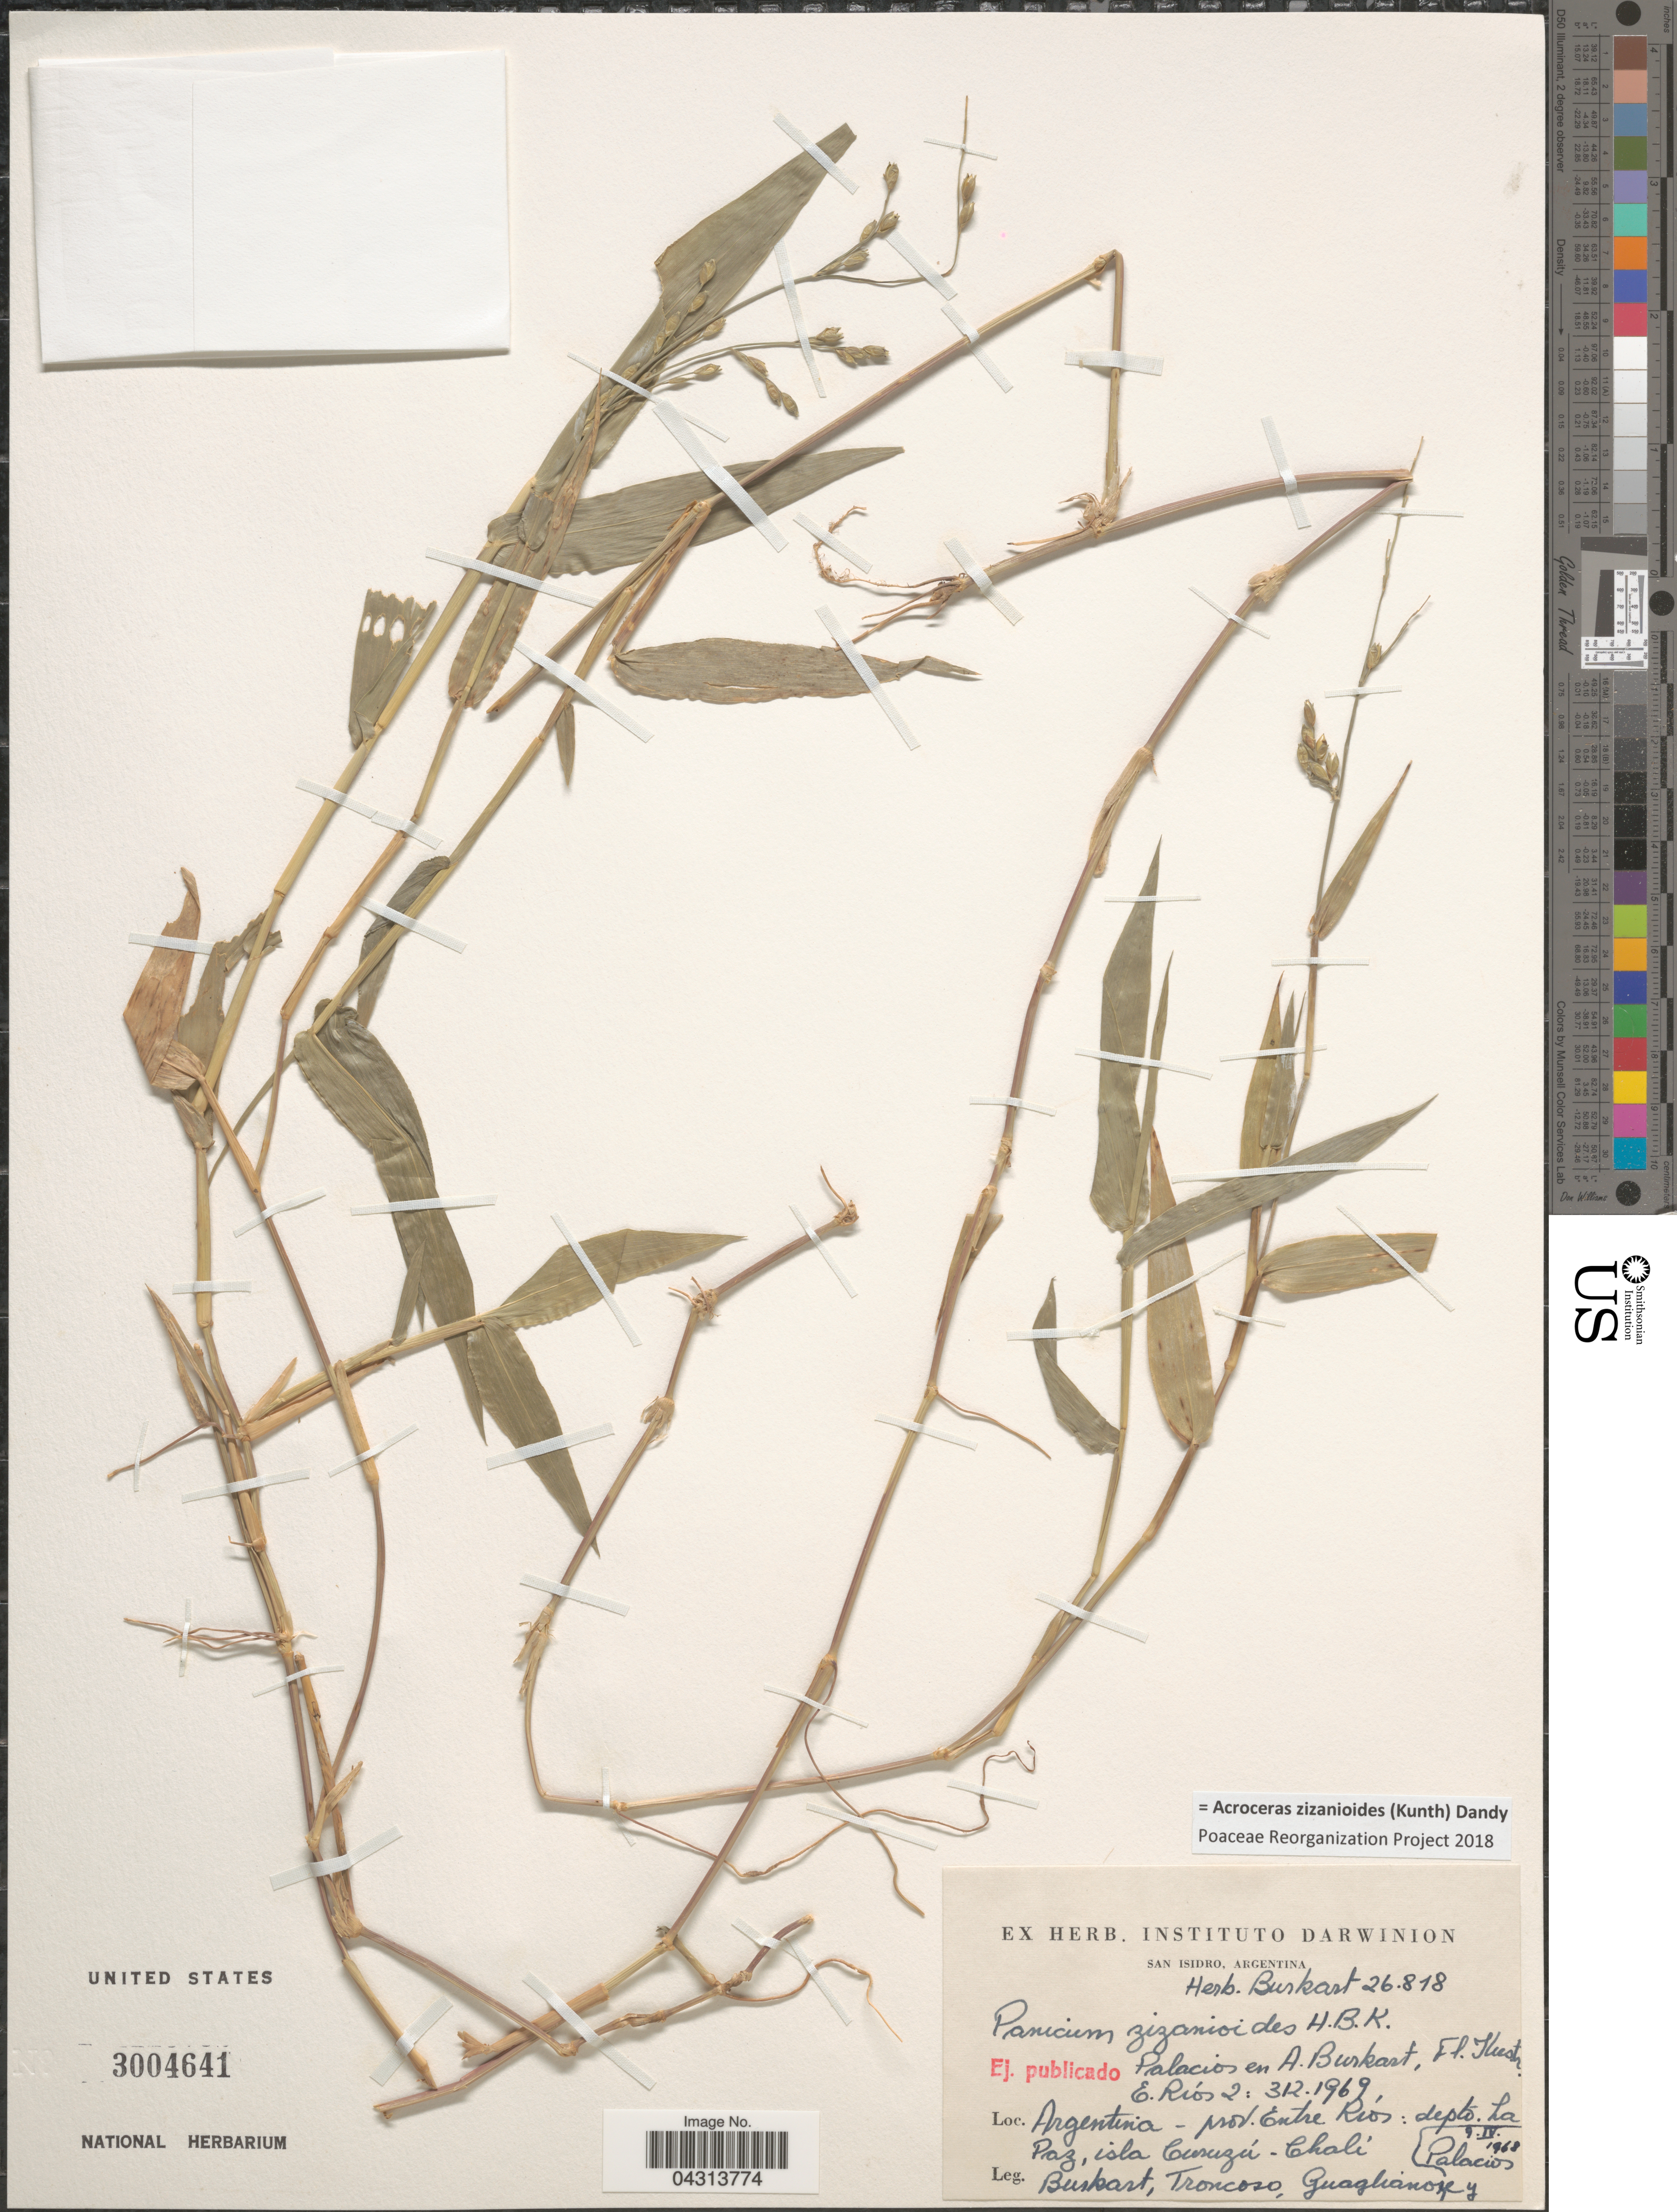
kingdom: Plantae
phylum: Tracheophyta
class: Liliopsida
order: Poales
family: Poaceae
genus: Acroceras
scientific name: Acroceras zizanioides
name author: (Kunth) Dandy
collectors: -- Burkart, Troncoso, Guaglianone & Palacios, --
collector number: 26818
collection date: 1968-04-09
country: Argentina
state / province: Entre Rios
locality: Depto. La Paz, isla Curuzú-Chalí.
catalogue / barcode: US 3004641